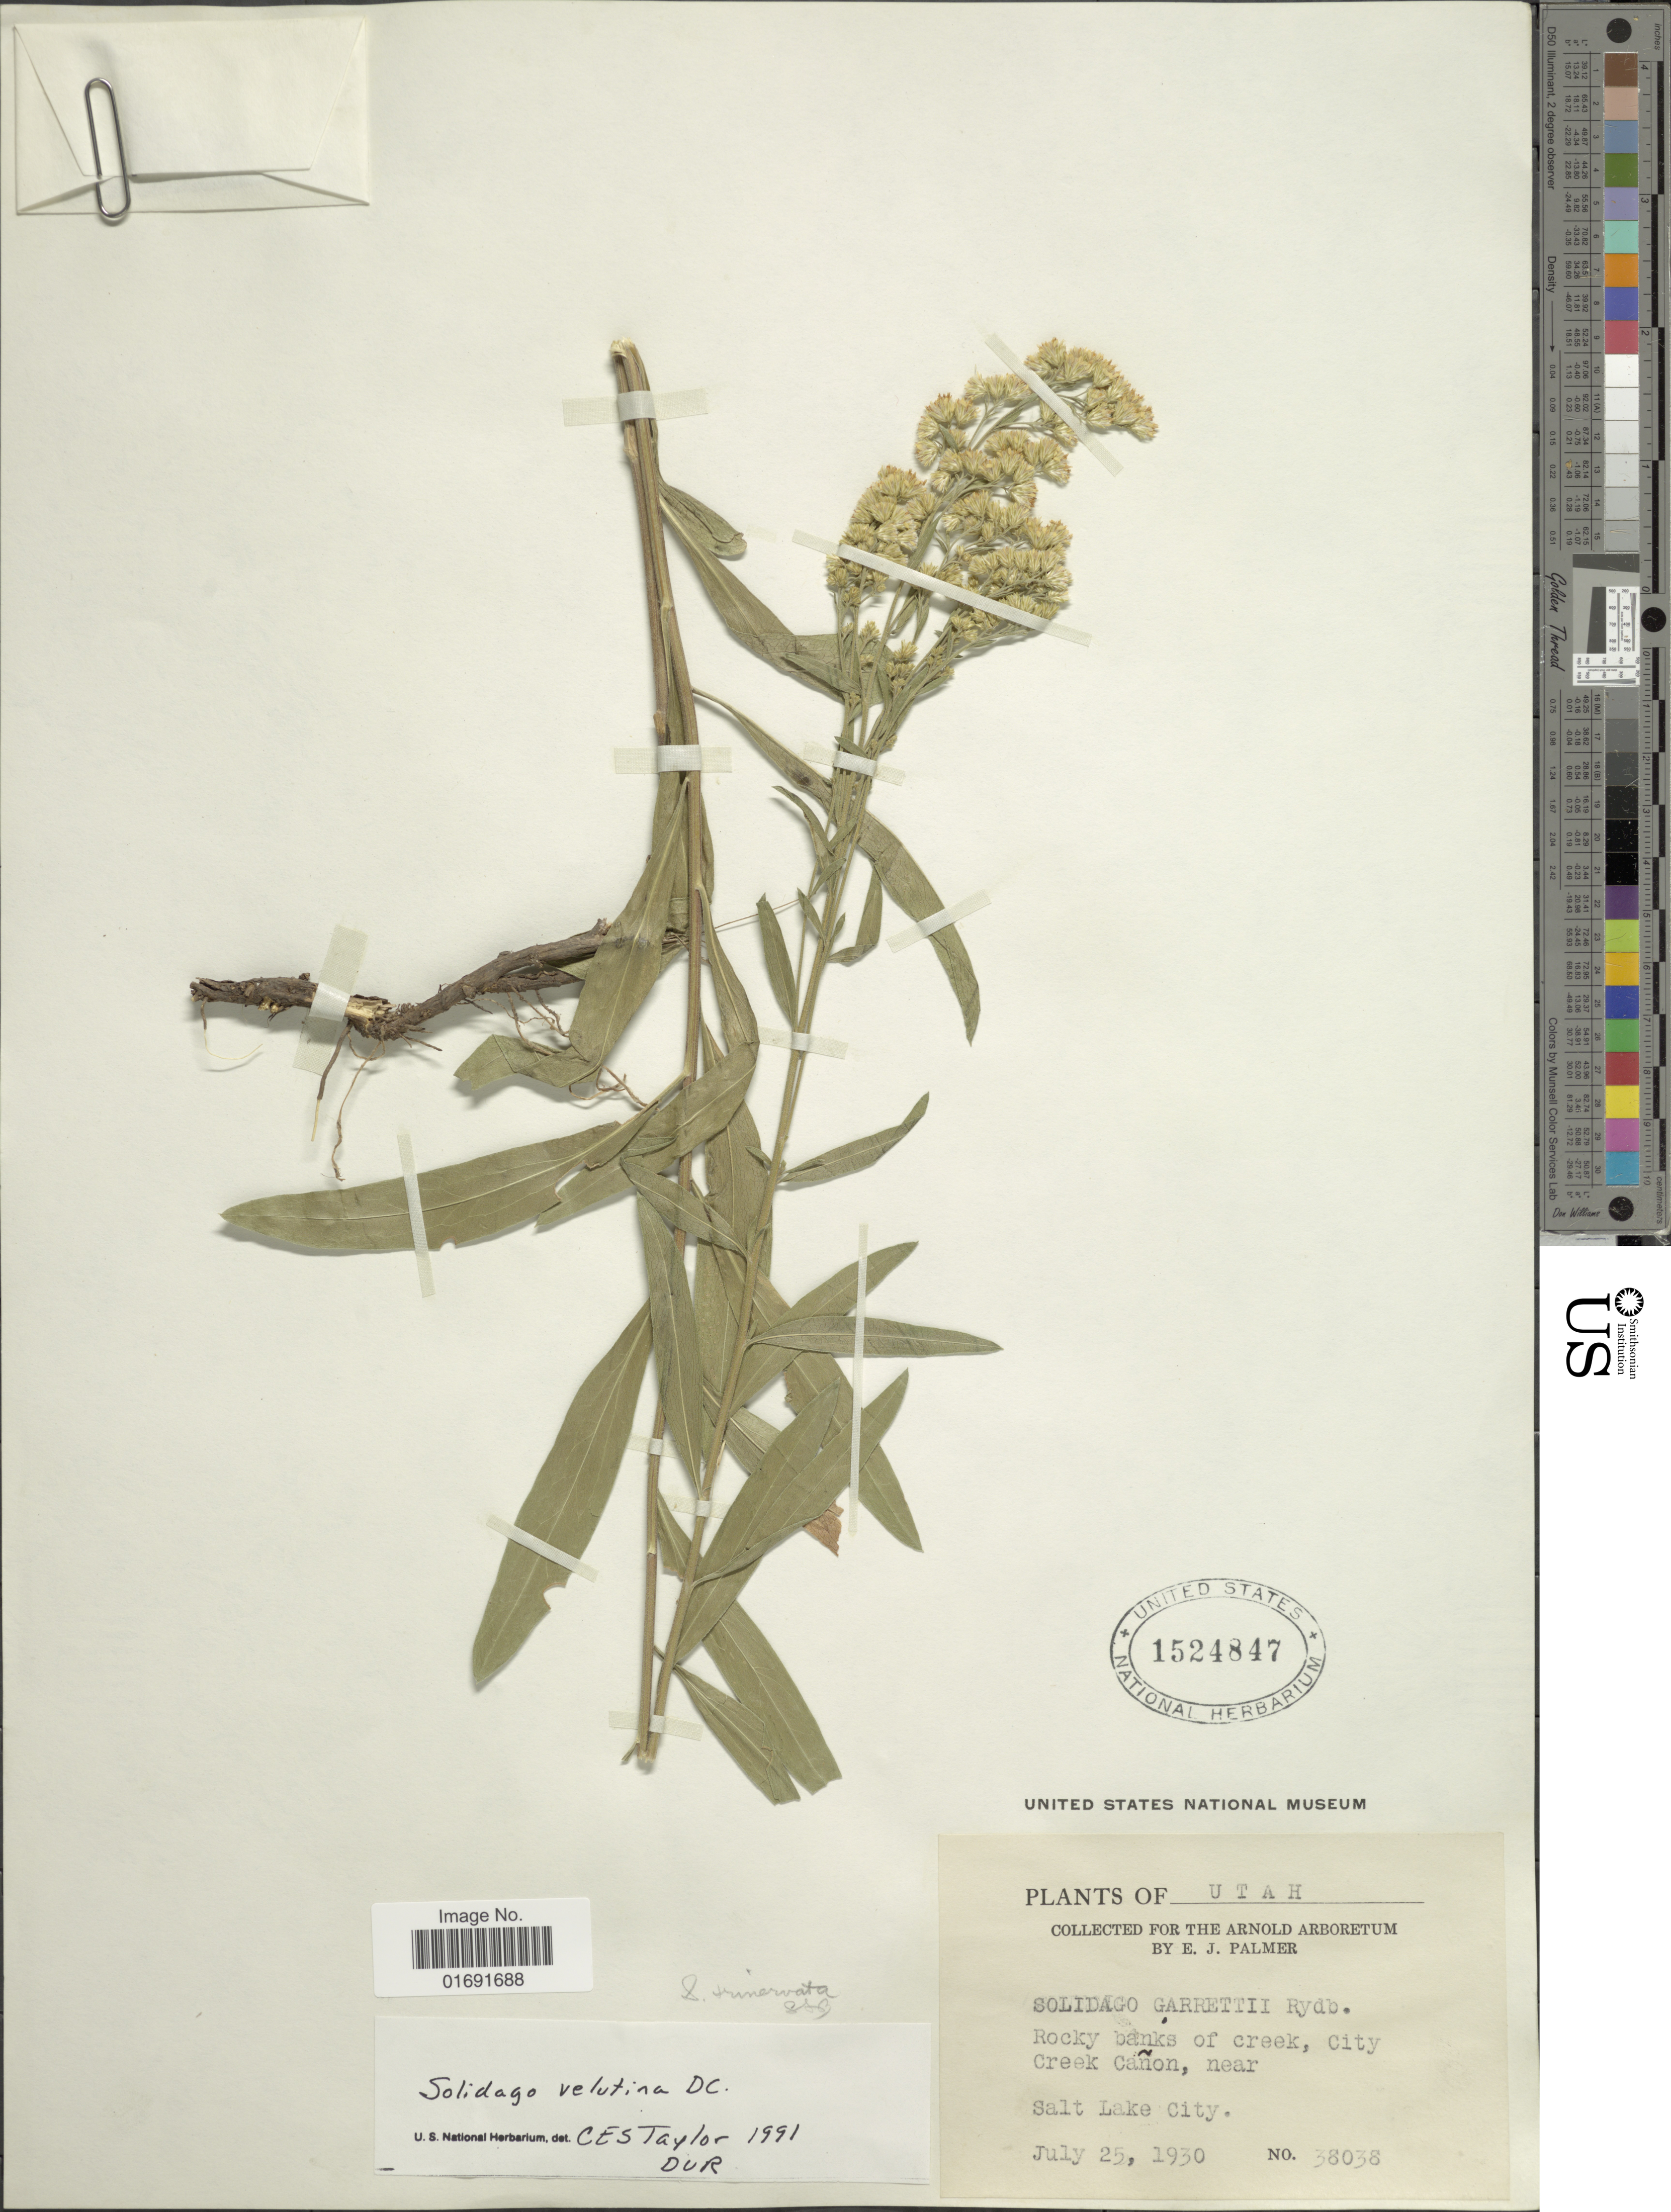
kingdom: Plantae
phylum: Tracheophyta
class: Magnoliopsida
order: Asterales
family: Asteraceae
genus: Solidago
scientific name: Solidago velutina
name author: DC.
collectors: E. J. Palmer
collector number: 38038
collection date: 1930-07-25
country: United States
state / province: Utah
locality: Rocky banks of creek, City Creek Canon, near Salt Lake City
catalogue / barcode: US 1524847